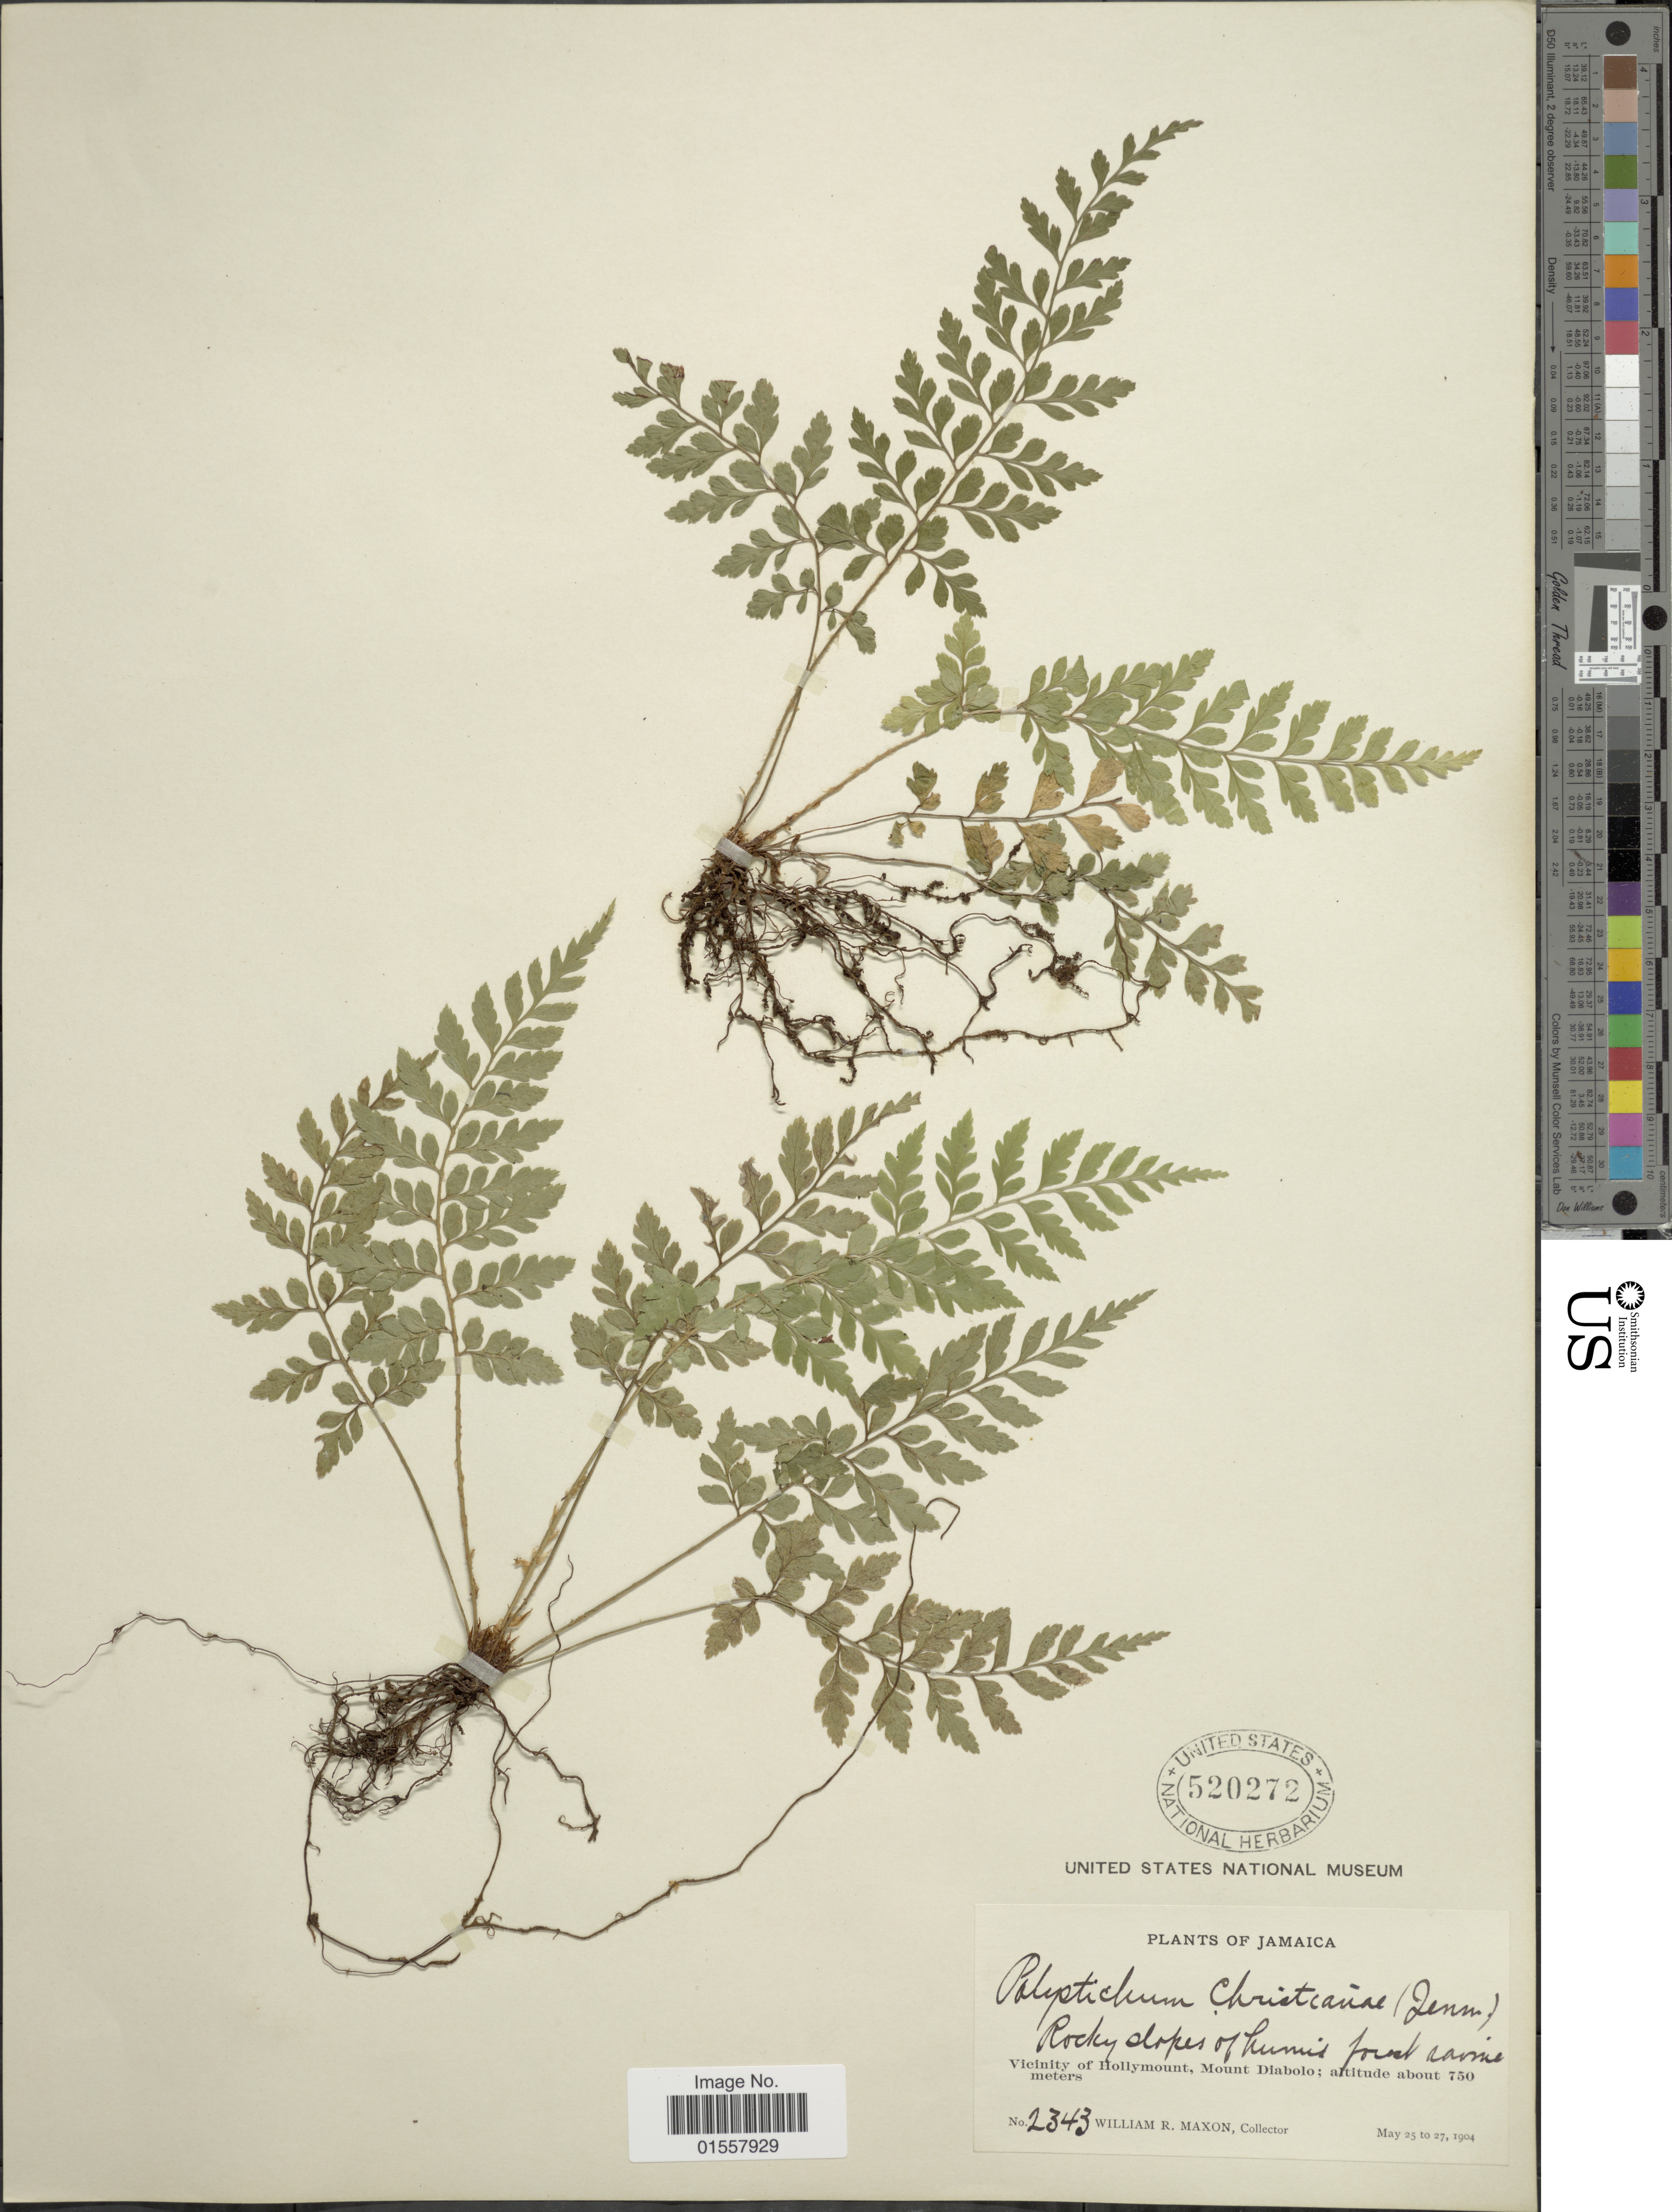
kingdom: Plantae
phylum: Tracheophyta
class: Polypodiopsida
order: Polypodiales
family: Dryopteridaceae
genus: Polystichum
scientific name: Polystichum christianae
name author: (Jenman) Underw. & Maxon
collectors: W. R. Maxon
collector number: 2343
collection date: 1904-05-25/1904-05-27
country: Jamaica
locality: Vicinity of Hollymount, Mount Diablo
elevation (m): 750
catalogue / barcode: US 520272